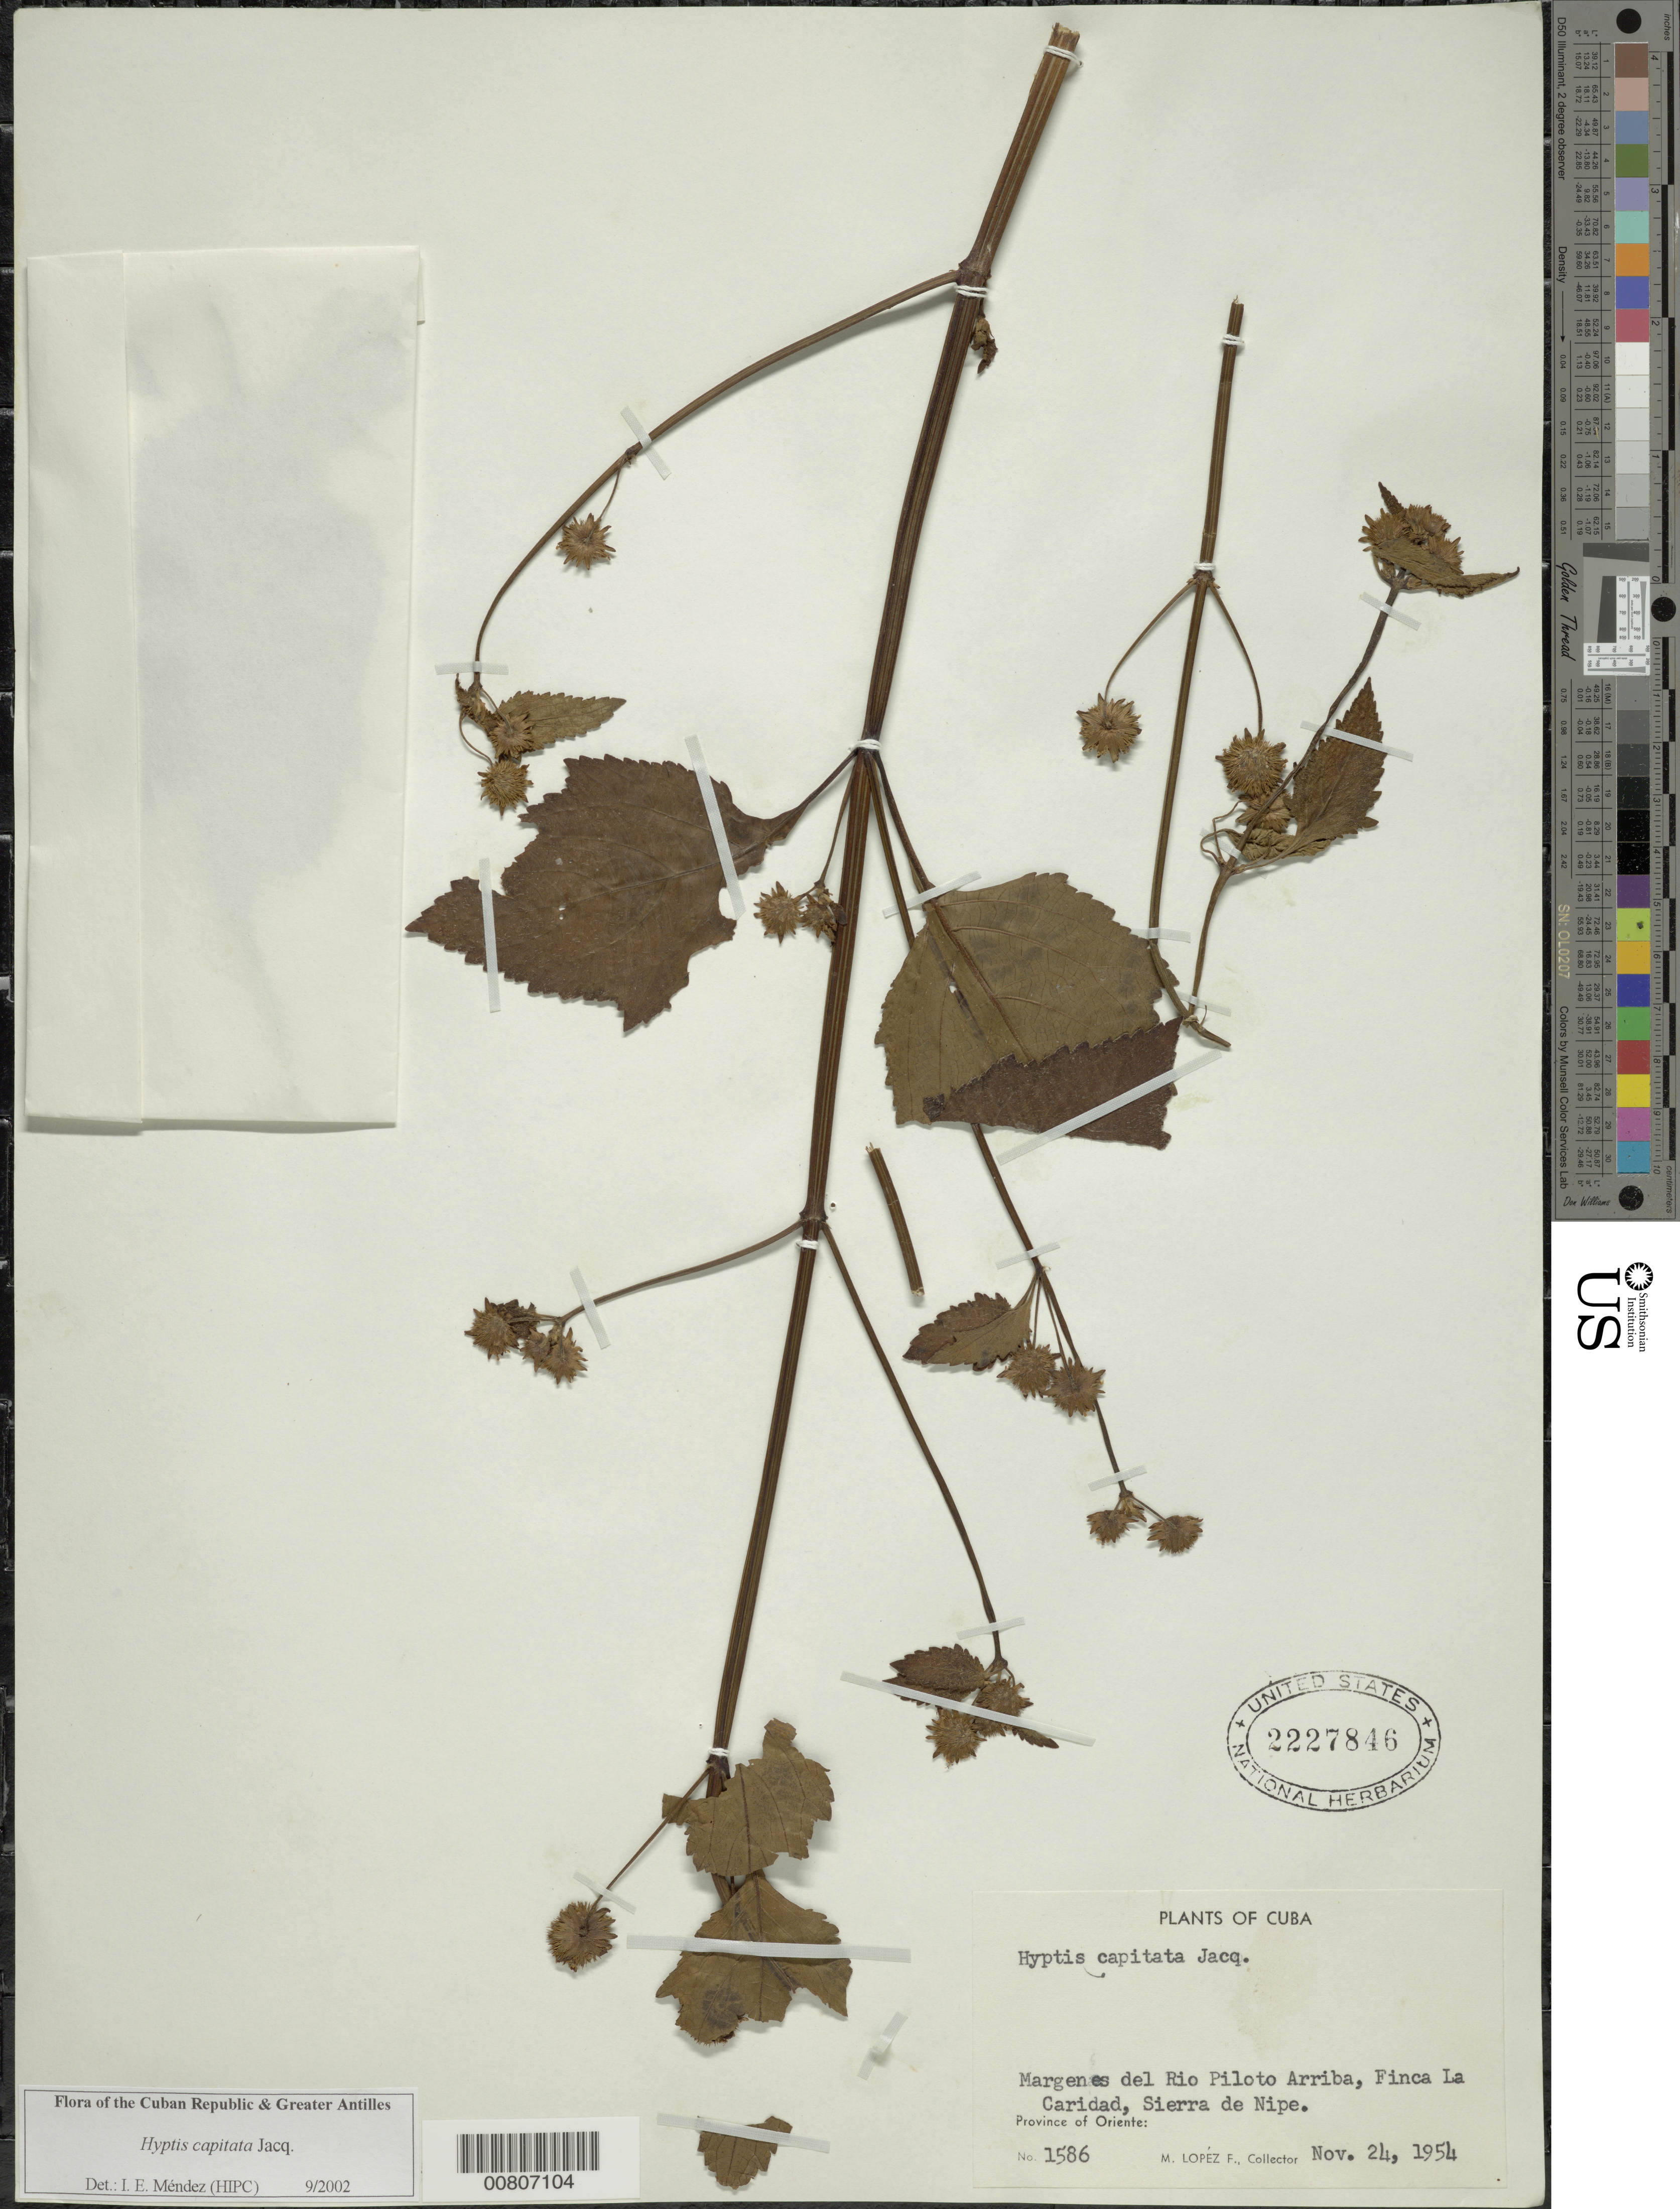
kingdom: Plantae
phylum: Tracheophyta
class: Magnoliopsida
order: Lamiales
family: Lamiaceae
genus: Hyptis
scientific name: Hyptis capitata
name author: Jacq.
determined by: Méndez, Isidro E., (HIPC)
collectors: M. López Figueiras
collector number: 1586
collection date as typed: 24 Nov 1954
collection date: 1954-11-24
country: Cuba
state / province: Oriente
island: Cuba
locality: Río Piloto Arriba, Finca La Caridad, Sierra de Nope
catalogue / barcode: US 2227846